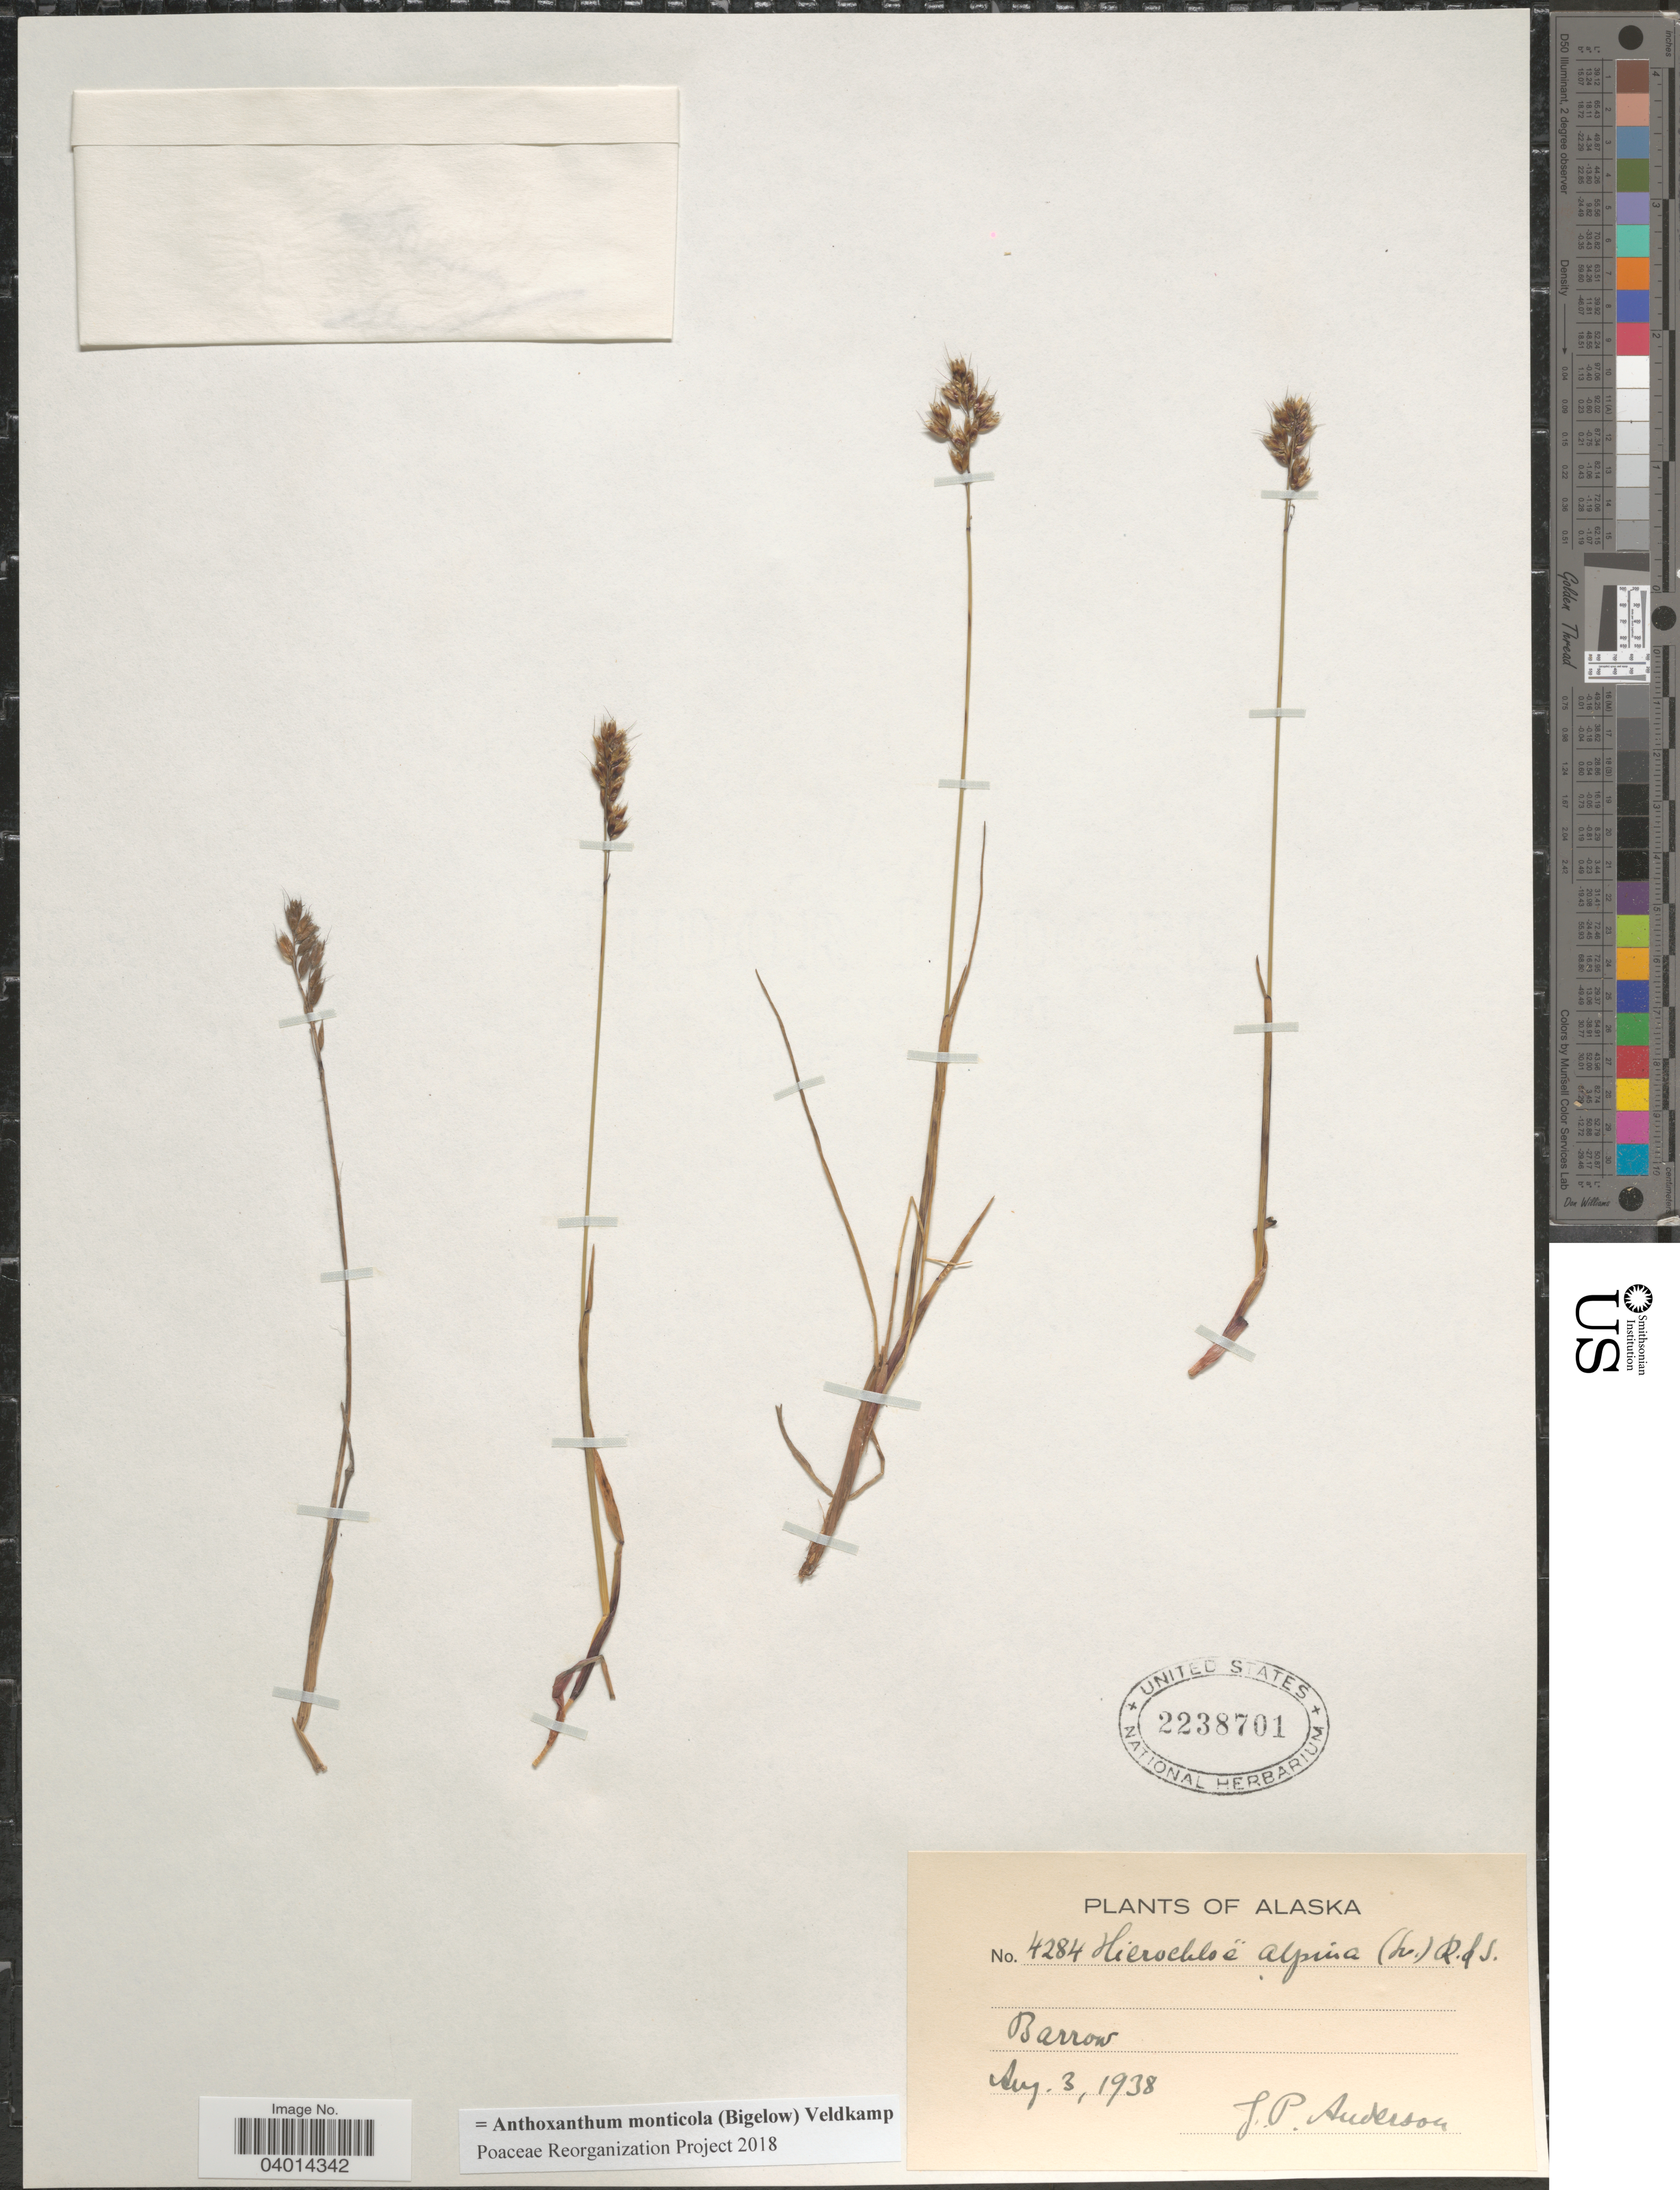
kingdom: Plantae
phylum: Tracheophyta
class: Liliopsida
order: Poales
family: Poaceae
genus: Anthoxanthum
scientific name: Anthoxanthum monticola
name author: (Bigelow) Veldkamp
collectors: J. P. Anderson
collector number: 4284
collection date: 1938-08-03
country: United States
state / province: Alaska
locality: Barrow.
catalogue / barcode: US 2238701